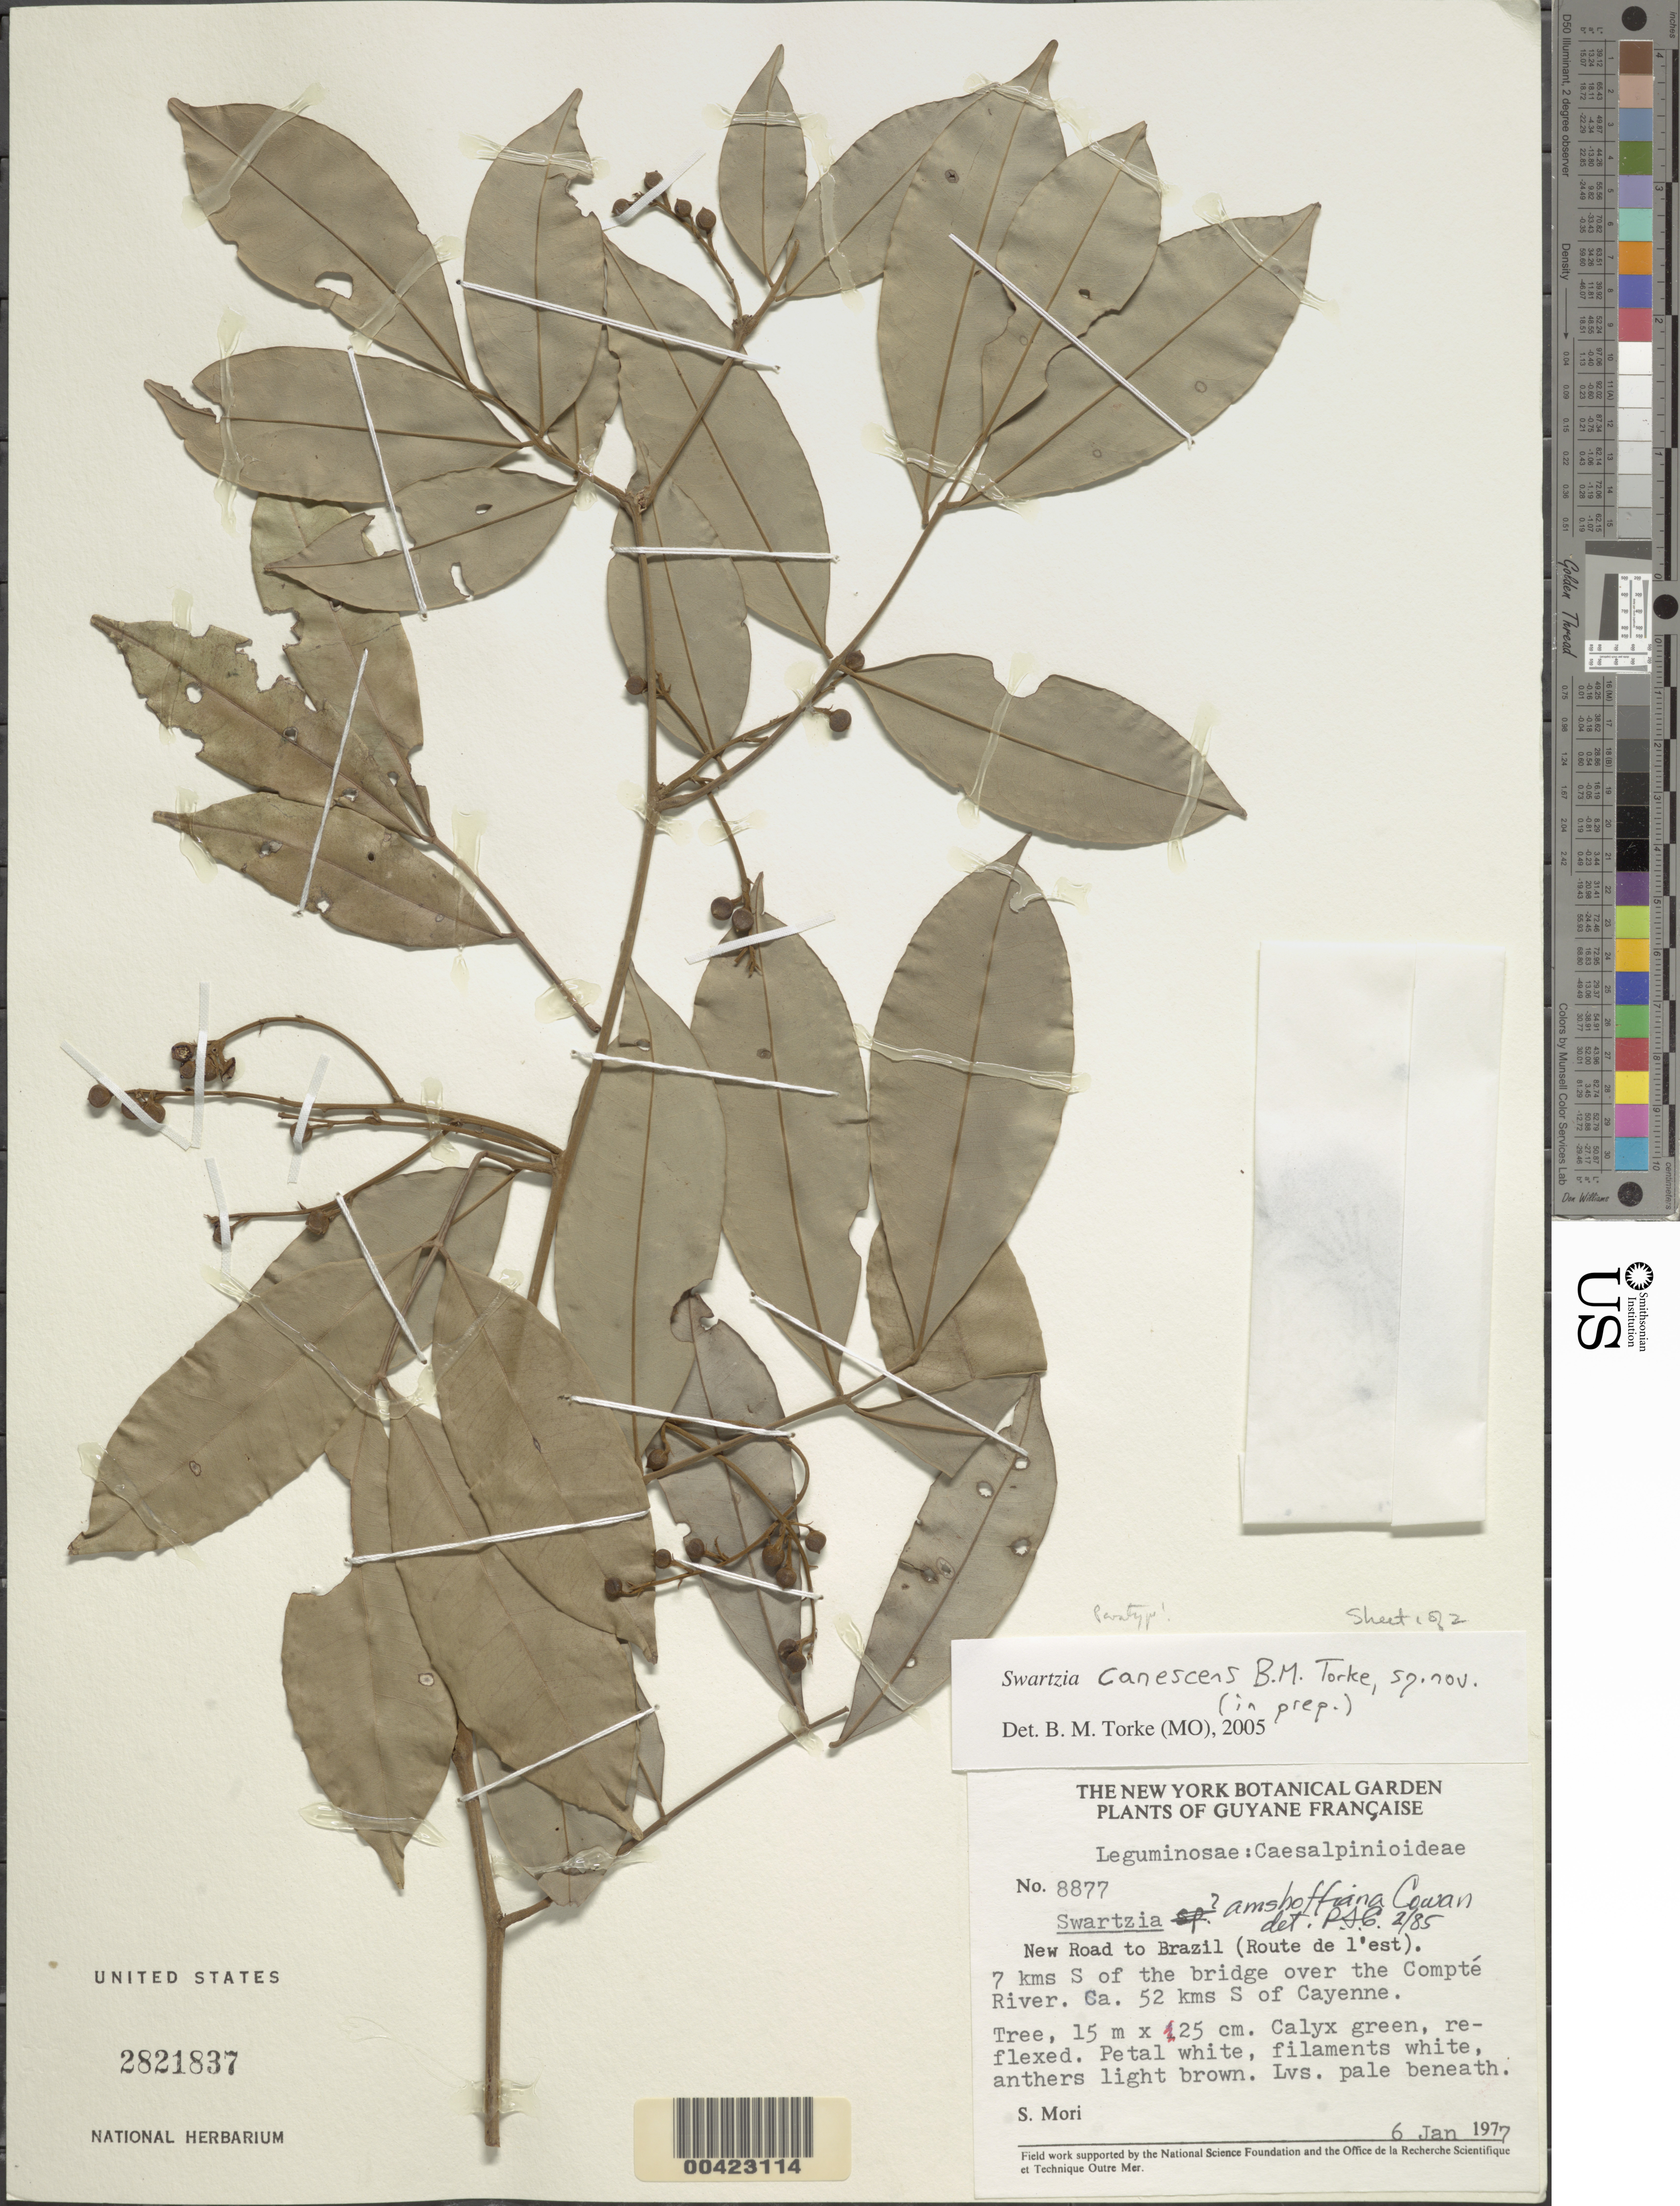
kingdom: Plantae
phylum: Tracheophyta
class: Magnoliopsida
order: Fabales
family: Fabaceae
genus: Swartzia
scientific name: Swartzia canescens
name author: Torke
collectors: S. Mori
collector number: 8877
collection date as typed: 06 Jan 1977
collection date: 1977-01-06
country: French Guiana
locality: Compte river s of cayenne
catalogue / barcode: US 2821837